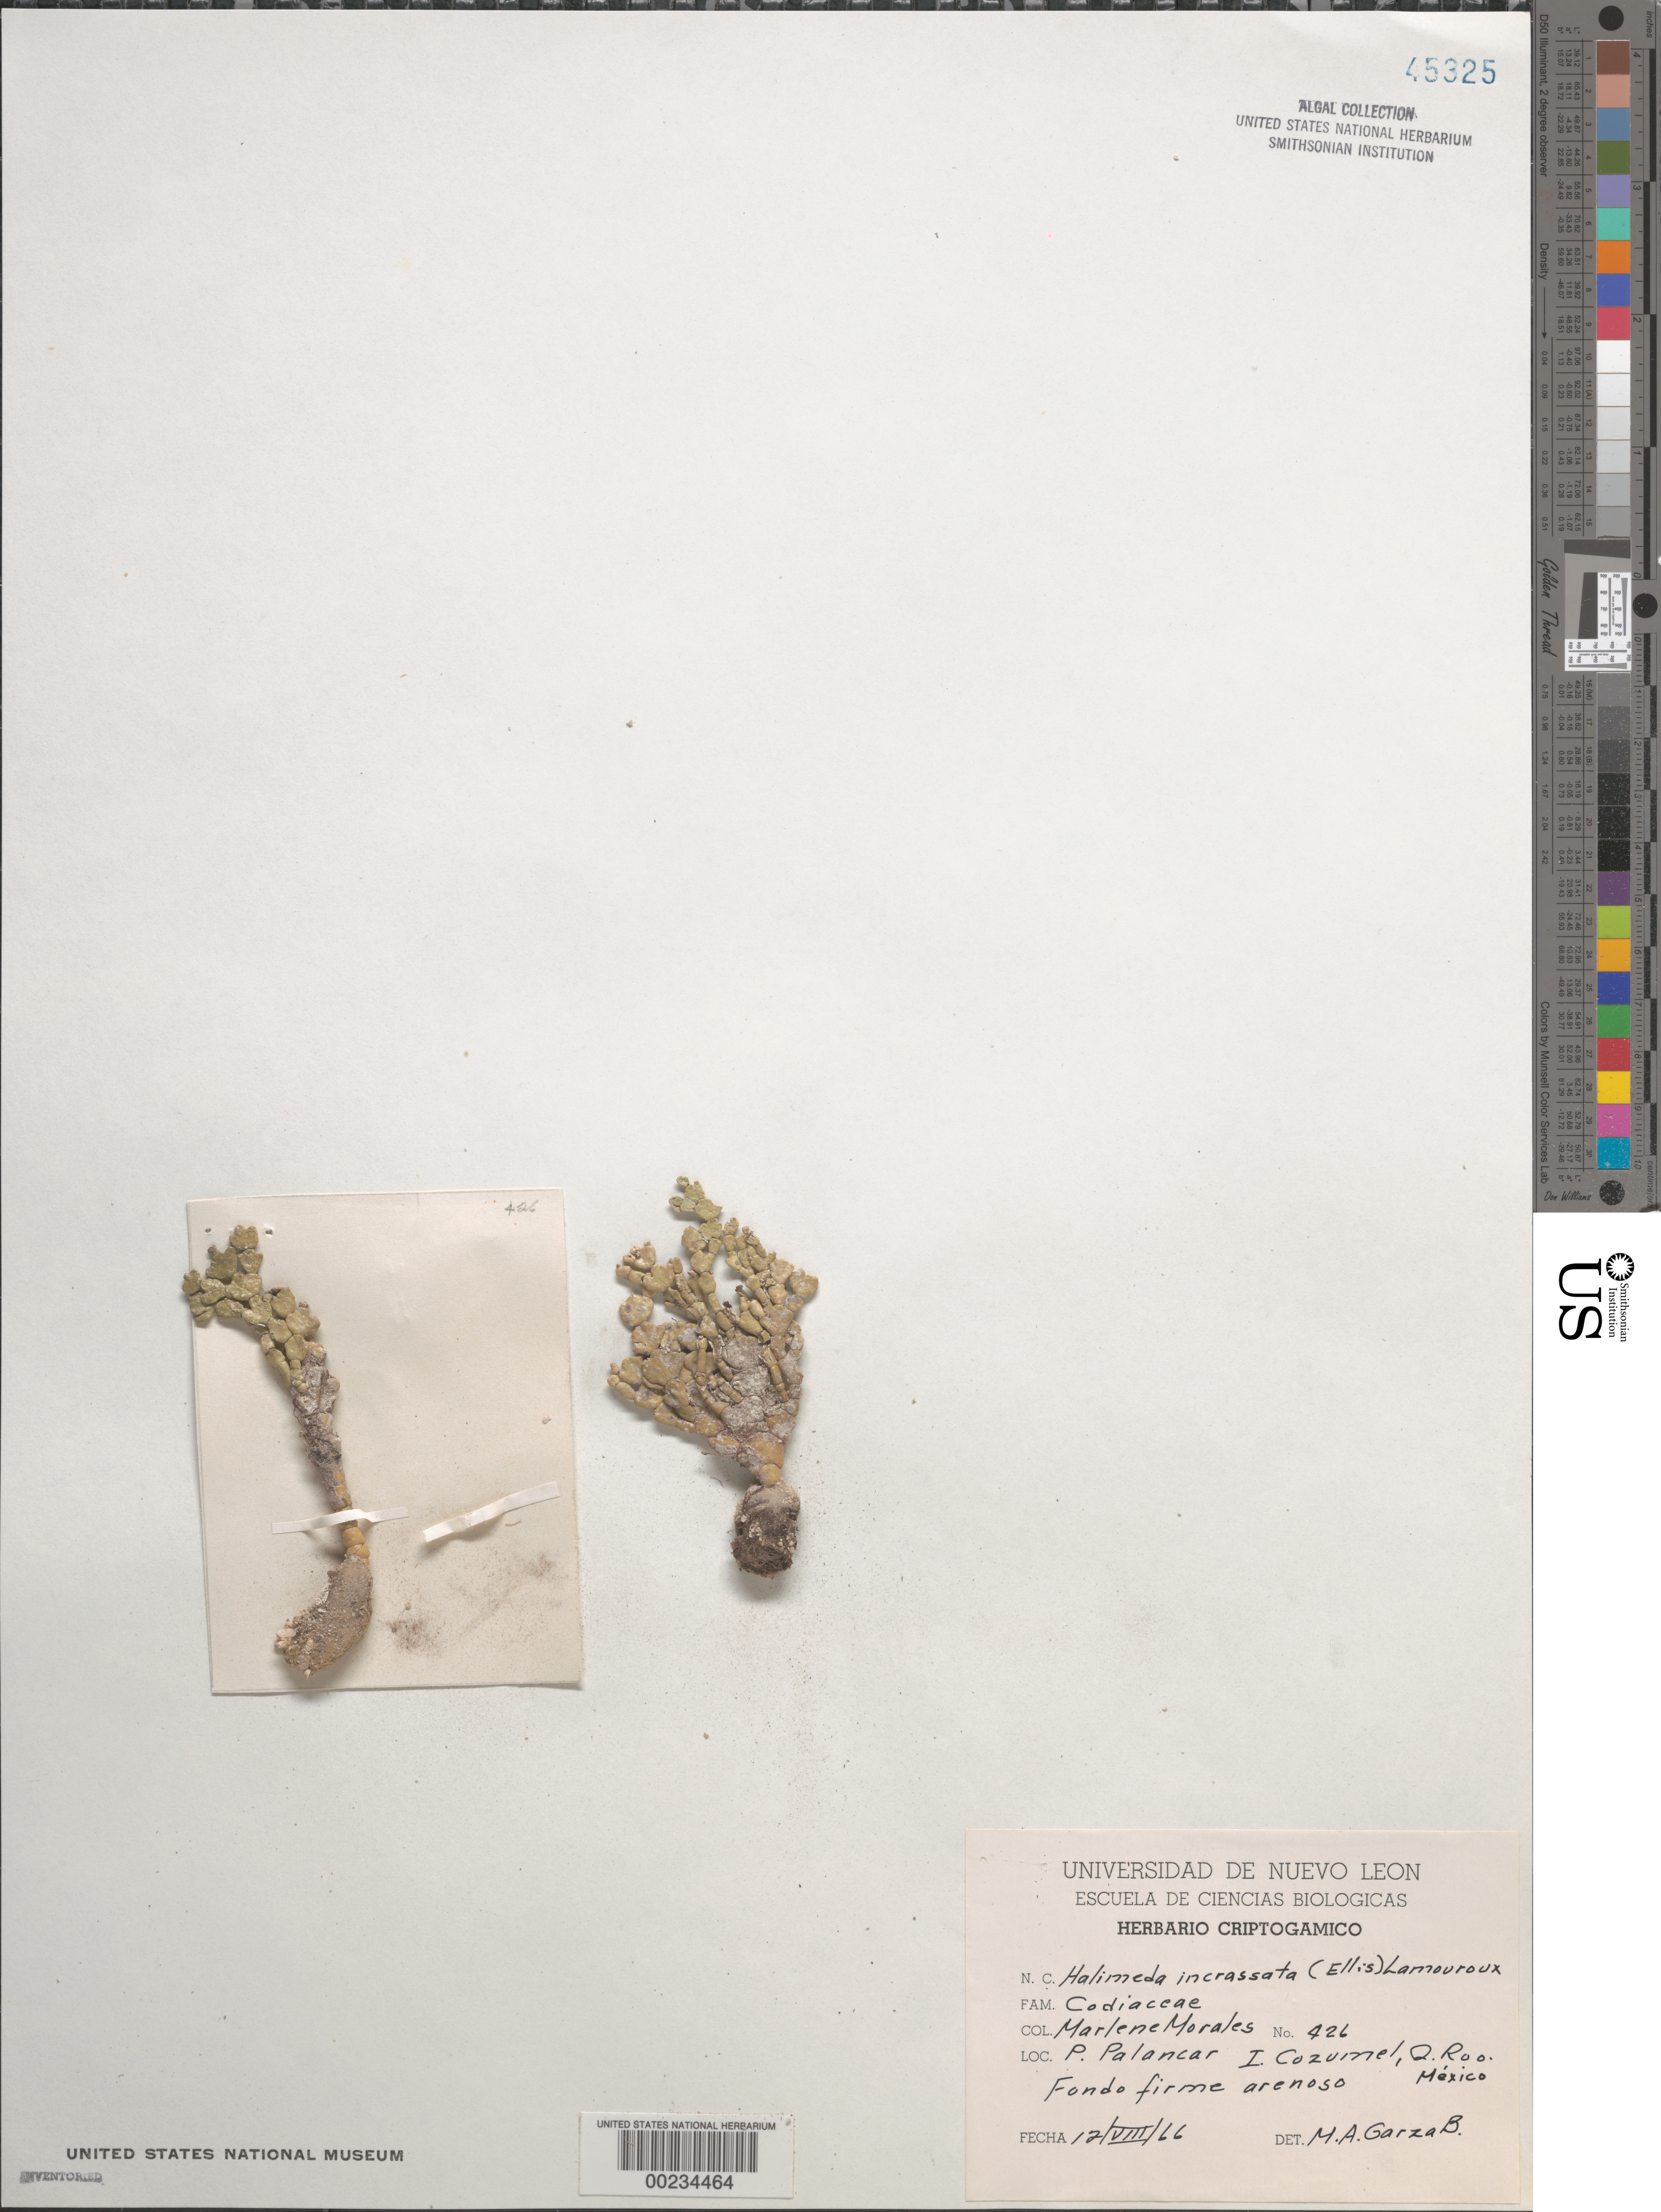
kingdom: Plantae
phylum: Chlorophyta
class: Ulvophyceae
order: Bryopsidales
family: Halimedaceae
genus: Halimeda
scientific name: Halimeda incrassata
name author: (J. Ellis) J.V.Lamouroux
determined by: Garza Barrientos, M. A.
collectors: M. Morales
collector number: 426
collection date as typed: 12 Aug 1966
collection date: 1966-08-12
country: Mexico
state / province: Quintana Roo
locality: Isla cozumel, punta palancar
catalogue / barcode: US 45325